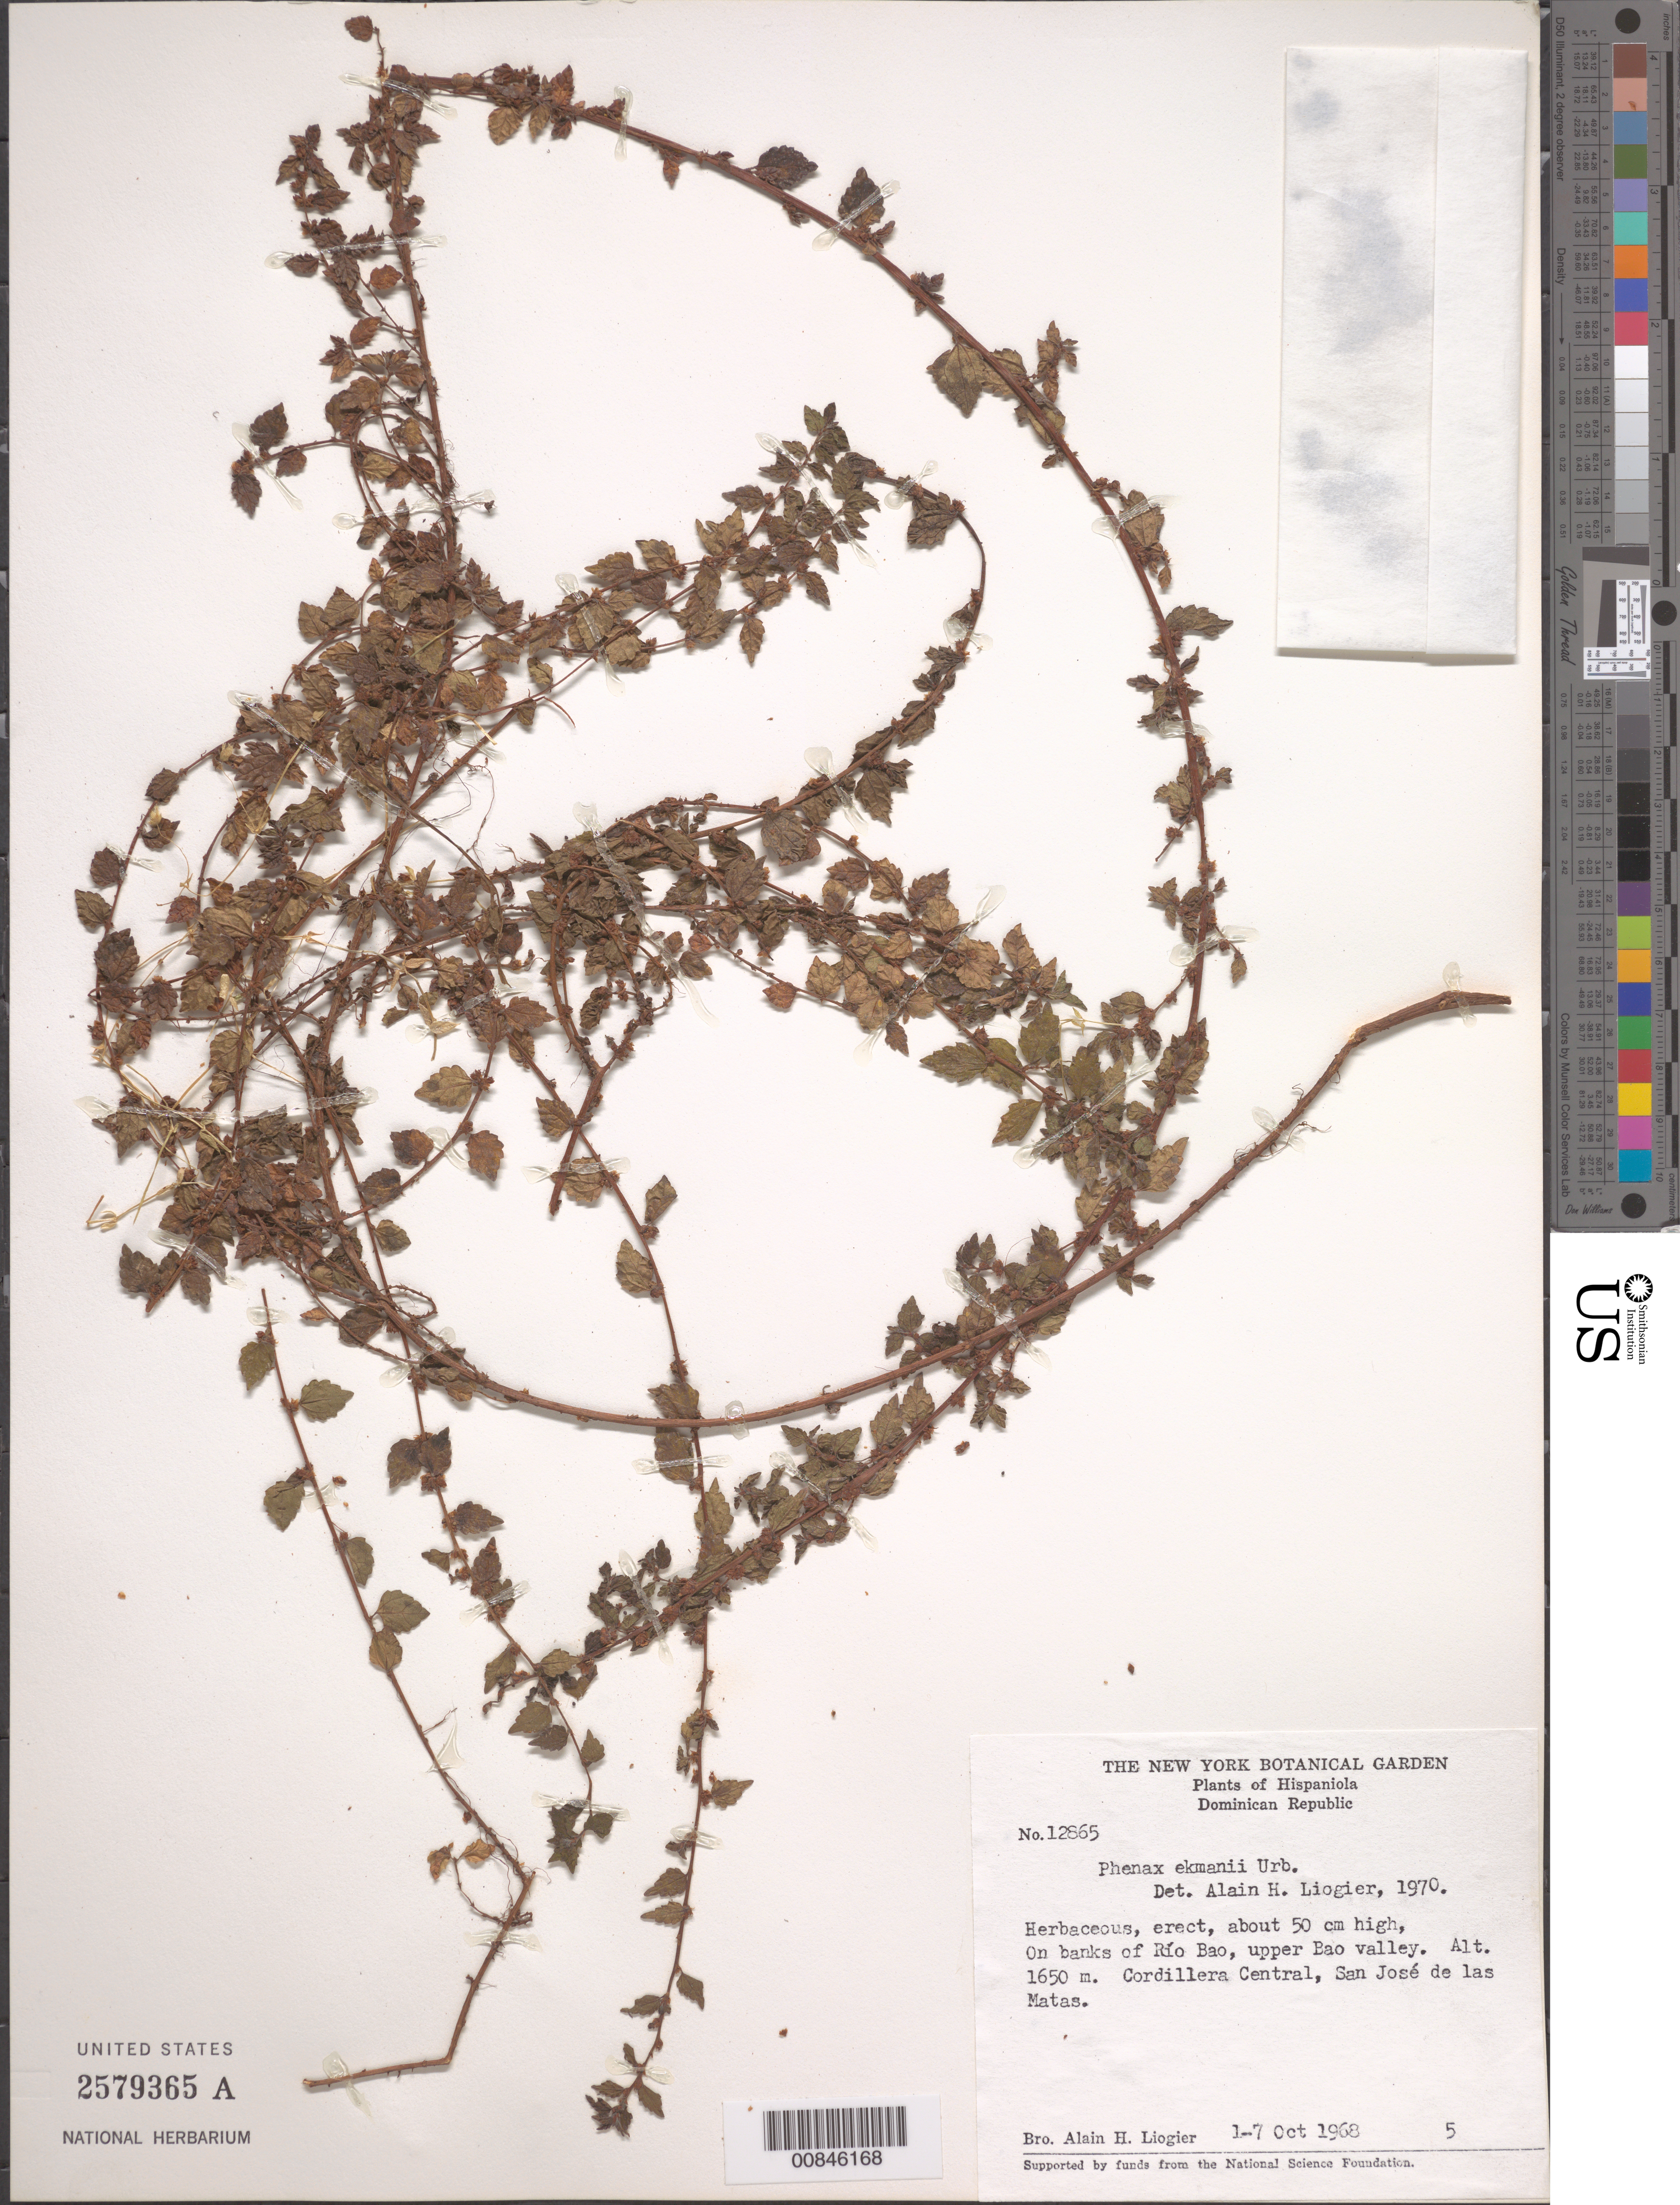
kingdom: Plantae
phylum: Tracheophyta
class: Magnoliopsida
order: Rosales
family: Urticaceae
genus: Phenax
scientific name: Phenax ekmanii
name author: Urb.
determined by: Liogier, Alain H.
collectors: A. H. Liogier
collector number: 12865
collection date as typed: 01 Oct 1968 to 07 Oct 1968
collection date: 1968-10-01/1968-10-07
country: Dominican Republic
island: Hispaniola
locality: On banks of Río Bao, upper Bao Valley. Cordillera Central, San José de las Matas.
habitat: On banks of river.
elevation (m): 1650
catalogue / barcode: US 2579365A